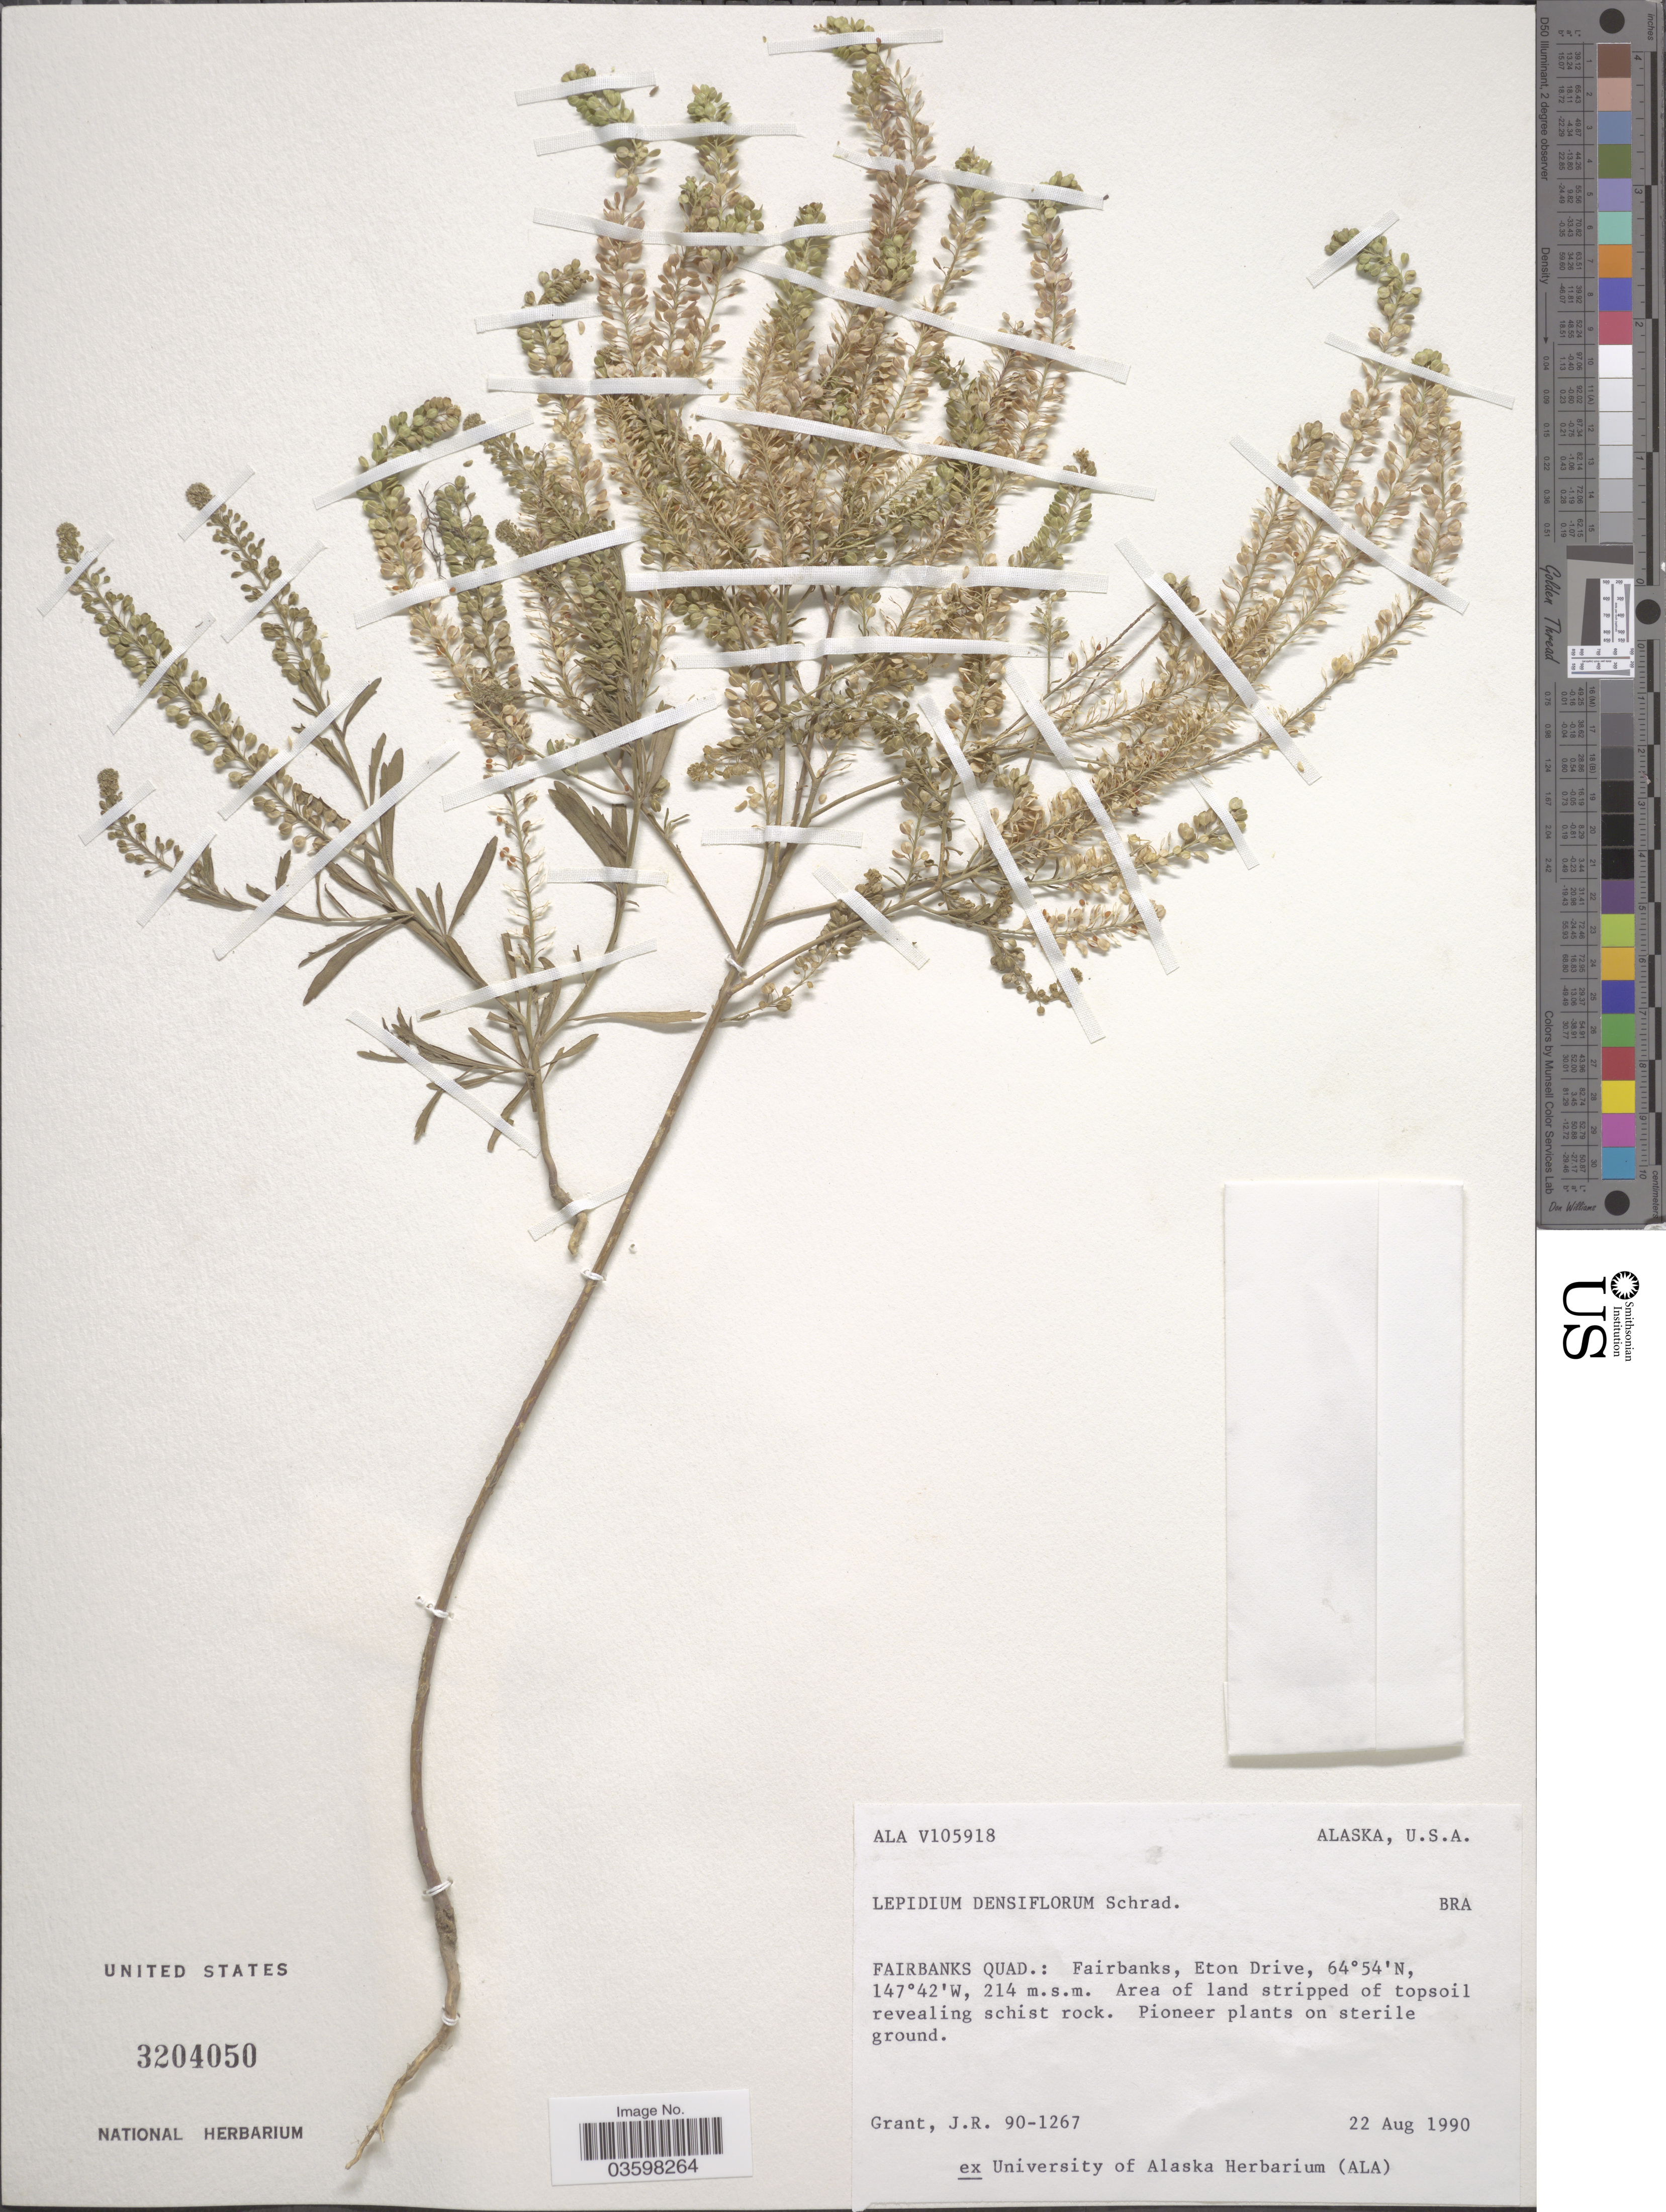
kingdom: Plantae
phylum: Tracheophyta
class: Magnoliopsida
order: Brassicales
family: Brassicaceae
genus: Lepidium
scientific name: Lepidium densiflorum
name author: Schrad.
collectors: J. Grant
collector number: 90-1267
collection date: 1990-08-22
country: United States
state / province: Alaska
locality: Fairbanks Quad.: Fairbanks, Eton Drive.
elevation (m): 214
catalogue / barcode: US 3204050